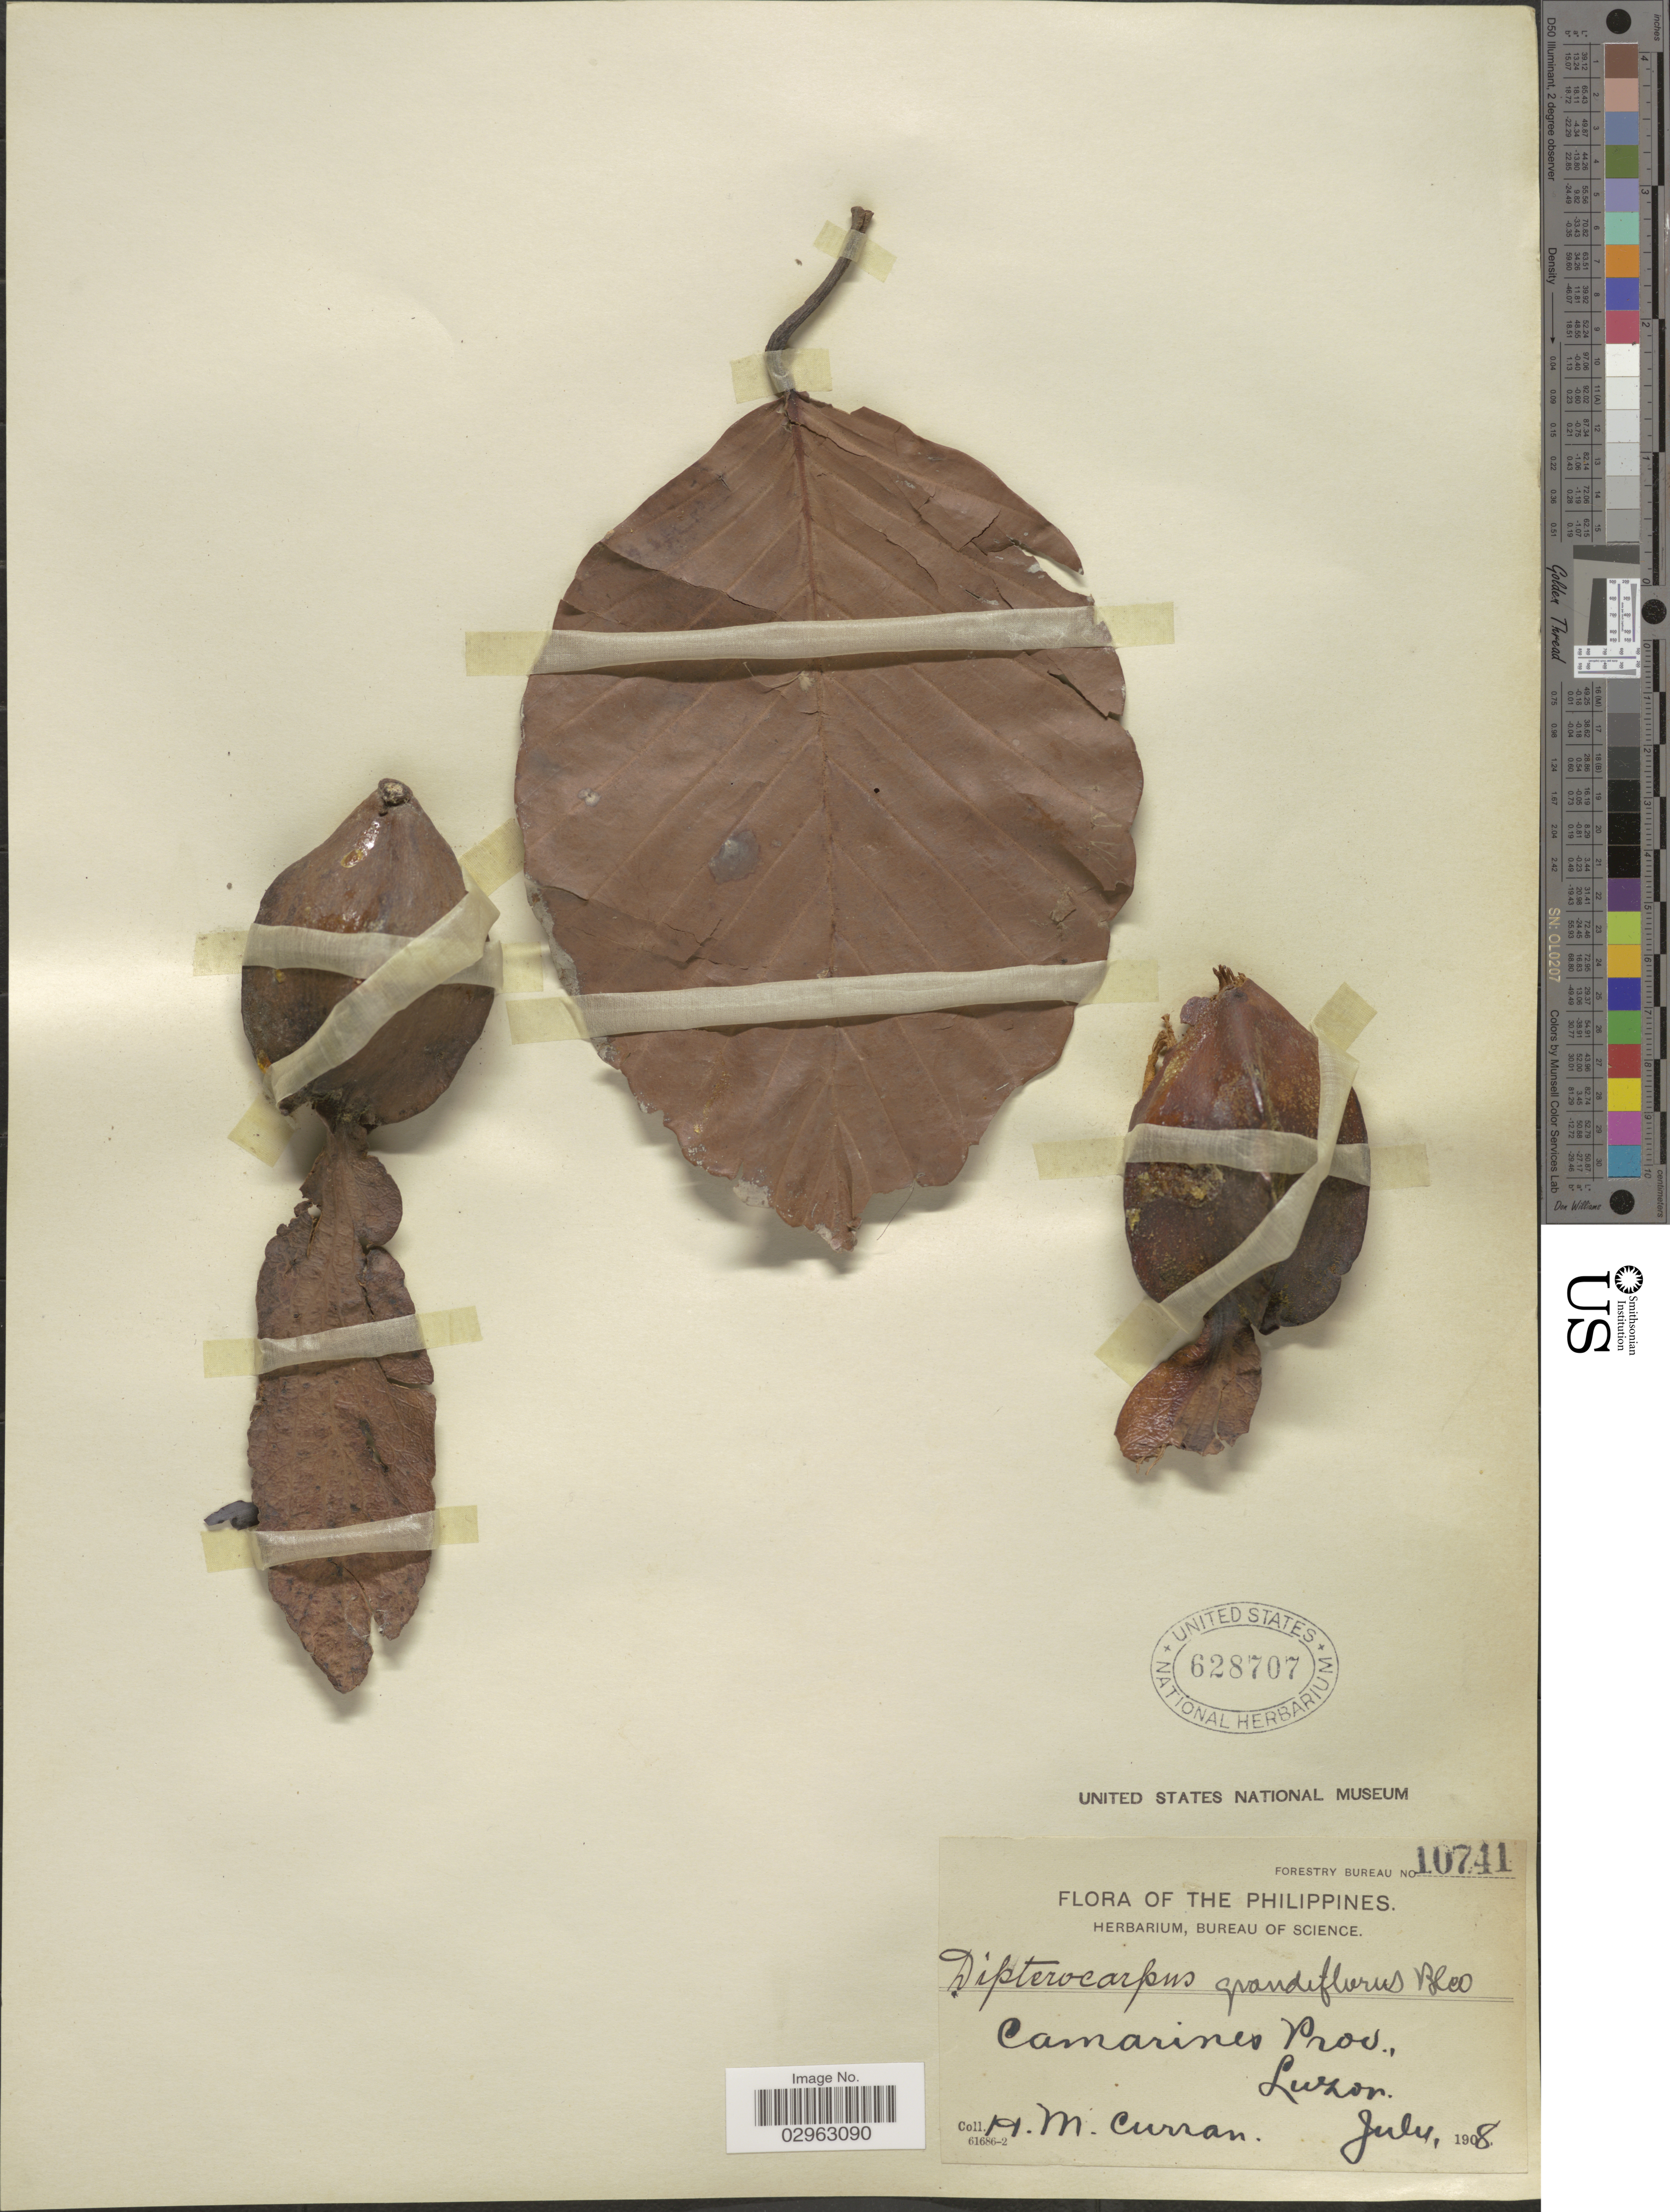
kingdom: Plantae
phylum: Tracheophyta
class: Magnoliopsida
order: Malvales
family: Dipterocarpaceae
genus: Dipterocarpus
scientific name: Dipterocarpus grandiflorus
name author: (Blanco) Blanco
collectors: H. M. Curran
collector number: Forestry Bureau 10741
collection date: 1908-07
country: Philippines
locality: Camarines Prov., Luzon.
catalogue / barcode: US 628707